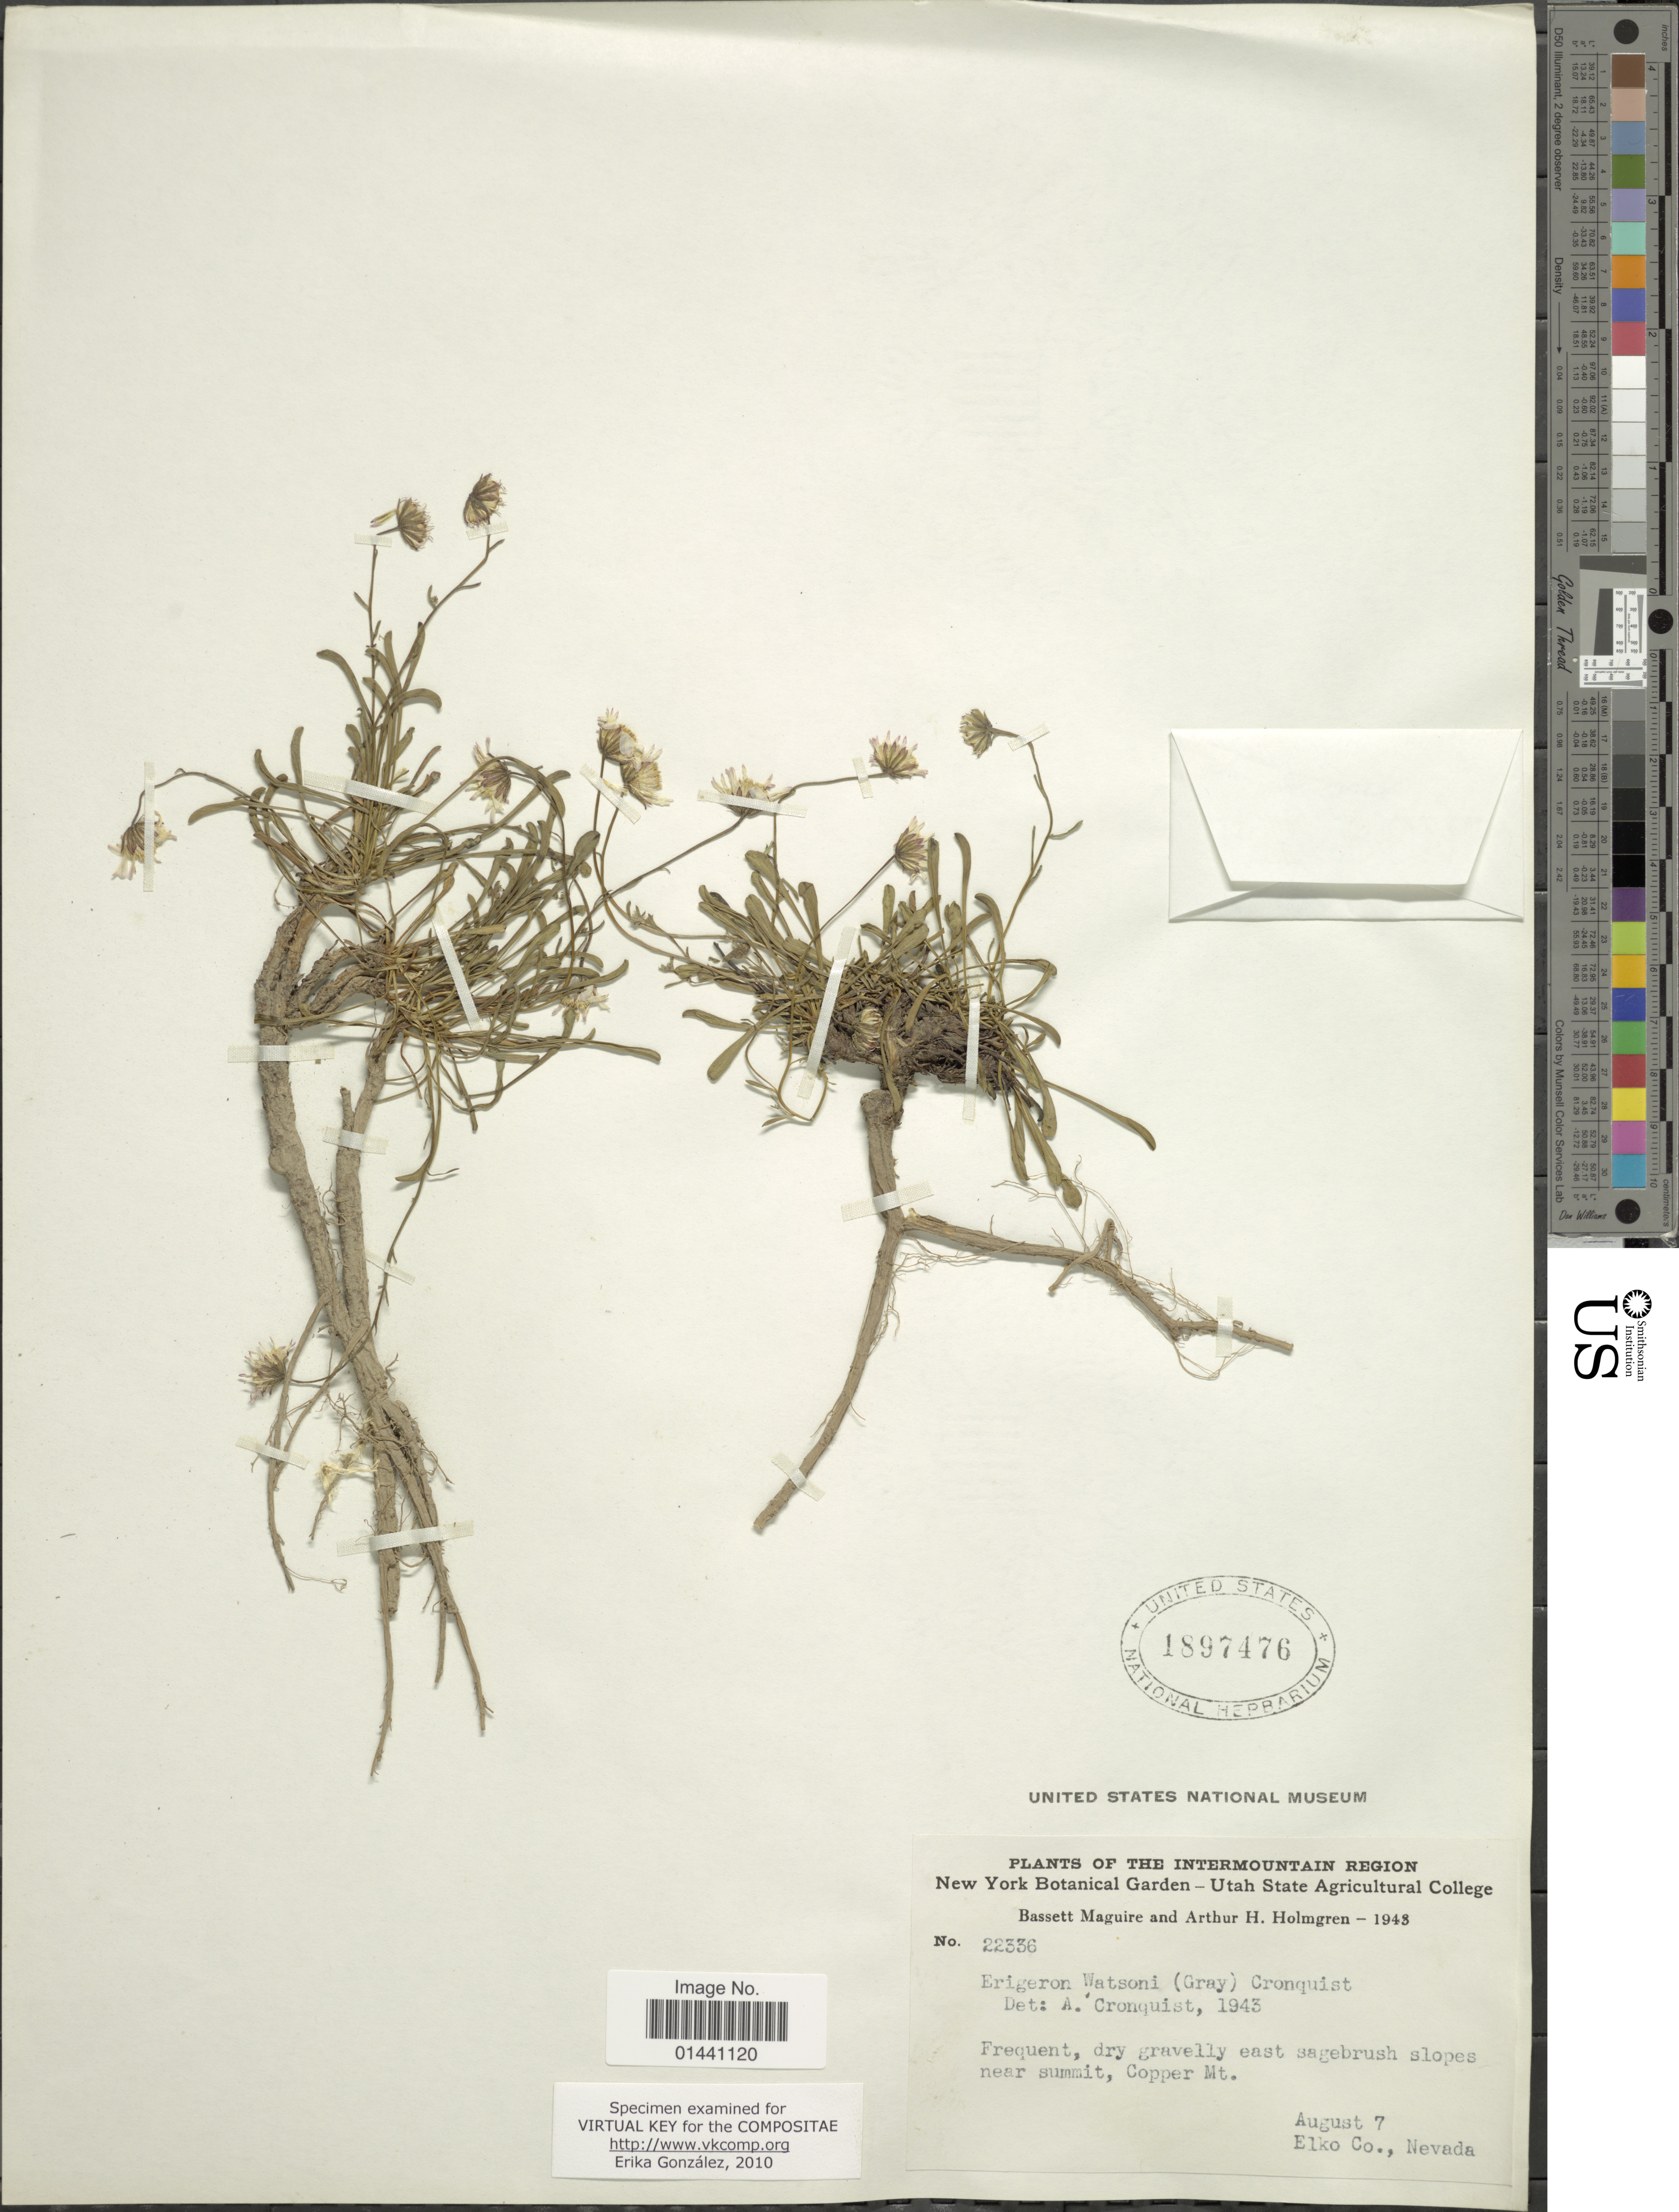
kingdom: Plantae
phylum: Tracheophyta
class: Magnoliopsida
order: Asterales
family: Asteraceae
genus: Erigeron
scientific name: Erigeron watsonii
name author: (A. Gray) Cronq.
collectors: B. Maguire & A. H. Holmgren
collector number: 22336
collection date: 1943-08-07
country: United States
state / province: Nevada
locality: Intermountain Region, dry gravelly east sagebrush slopes near summit, Copper Mt., Elko Co.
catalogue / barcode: US 1897476